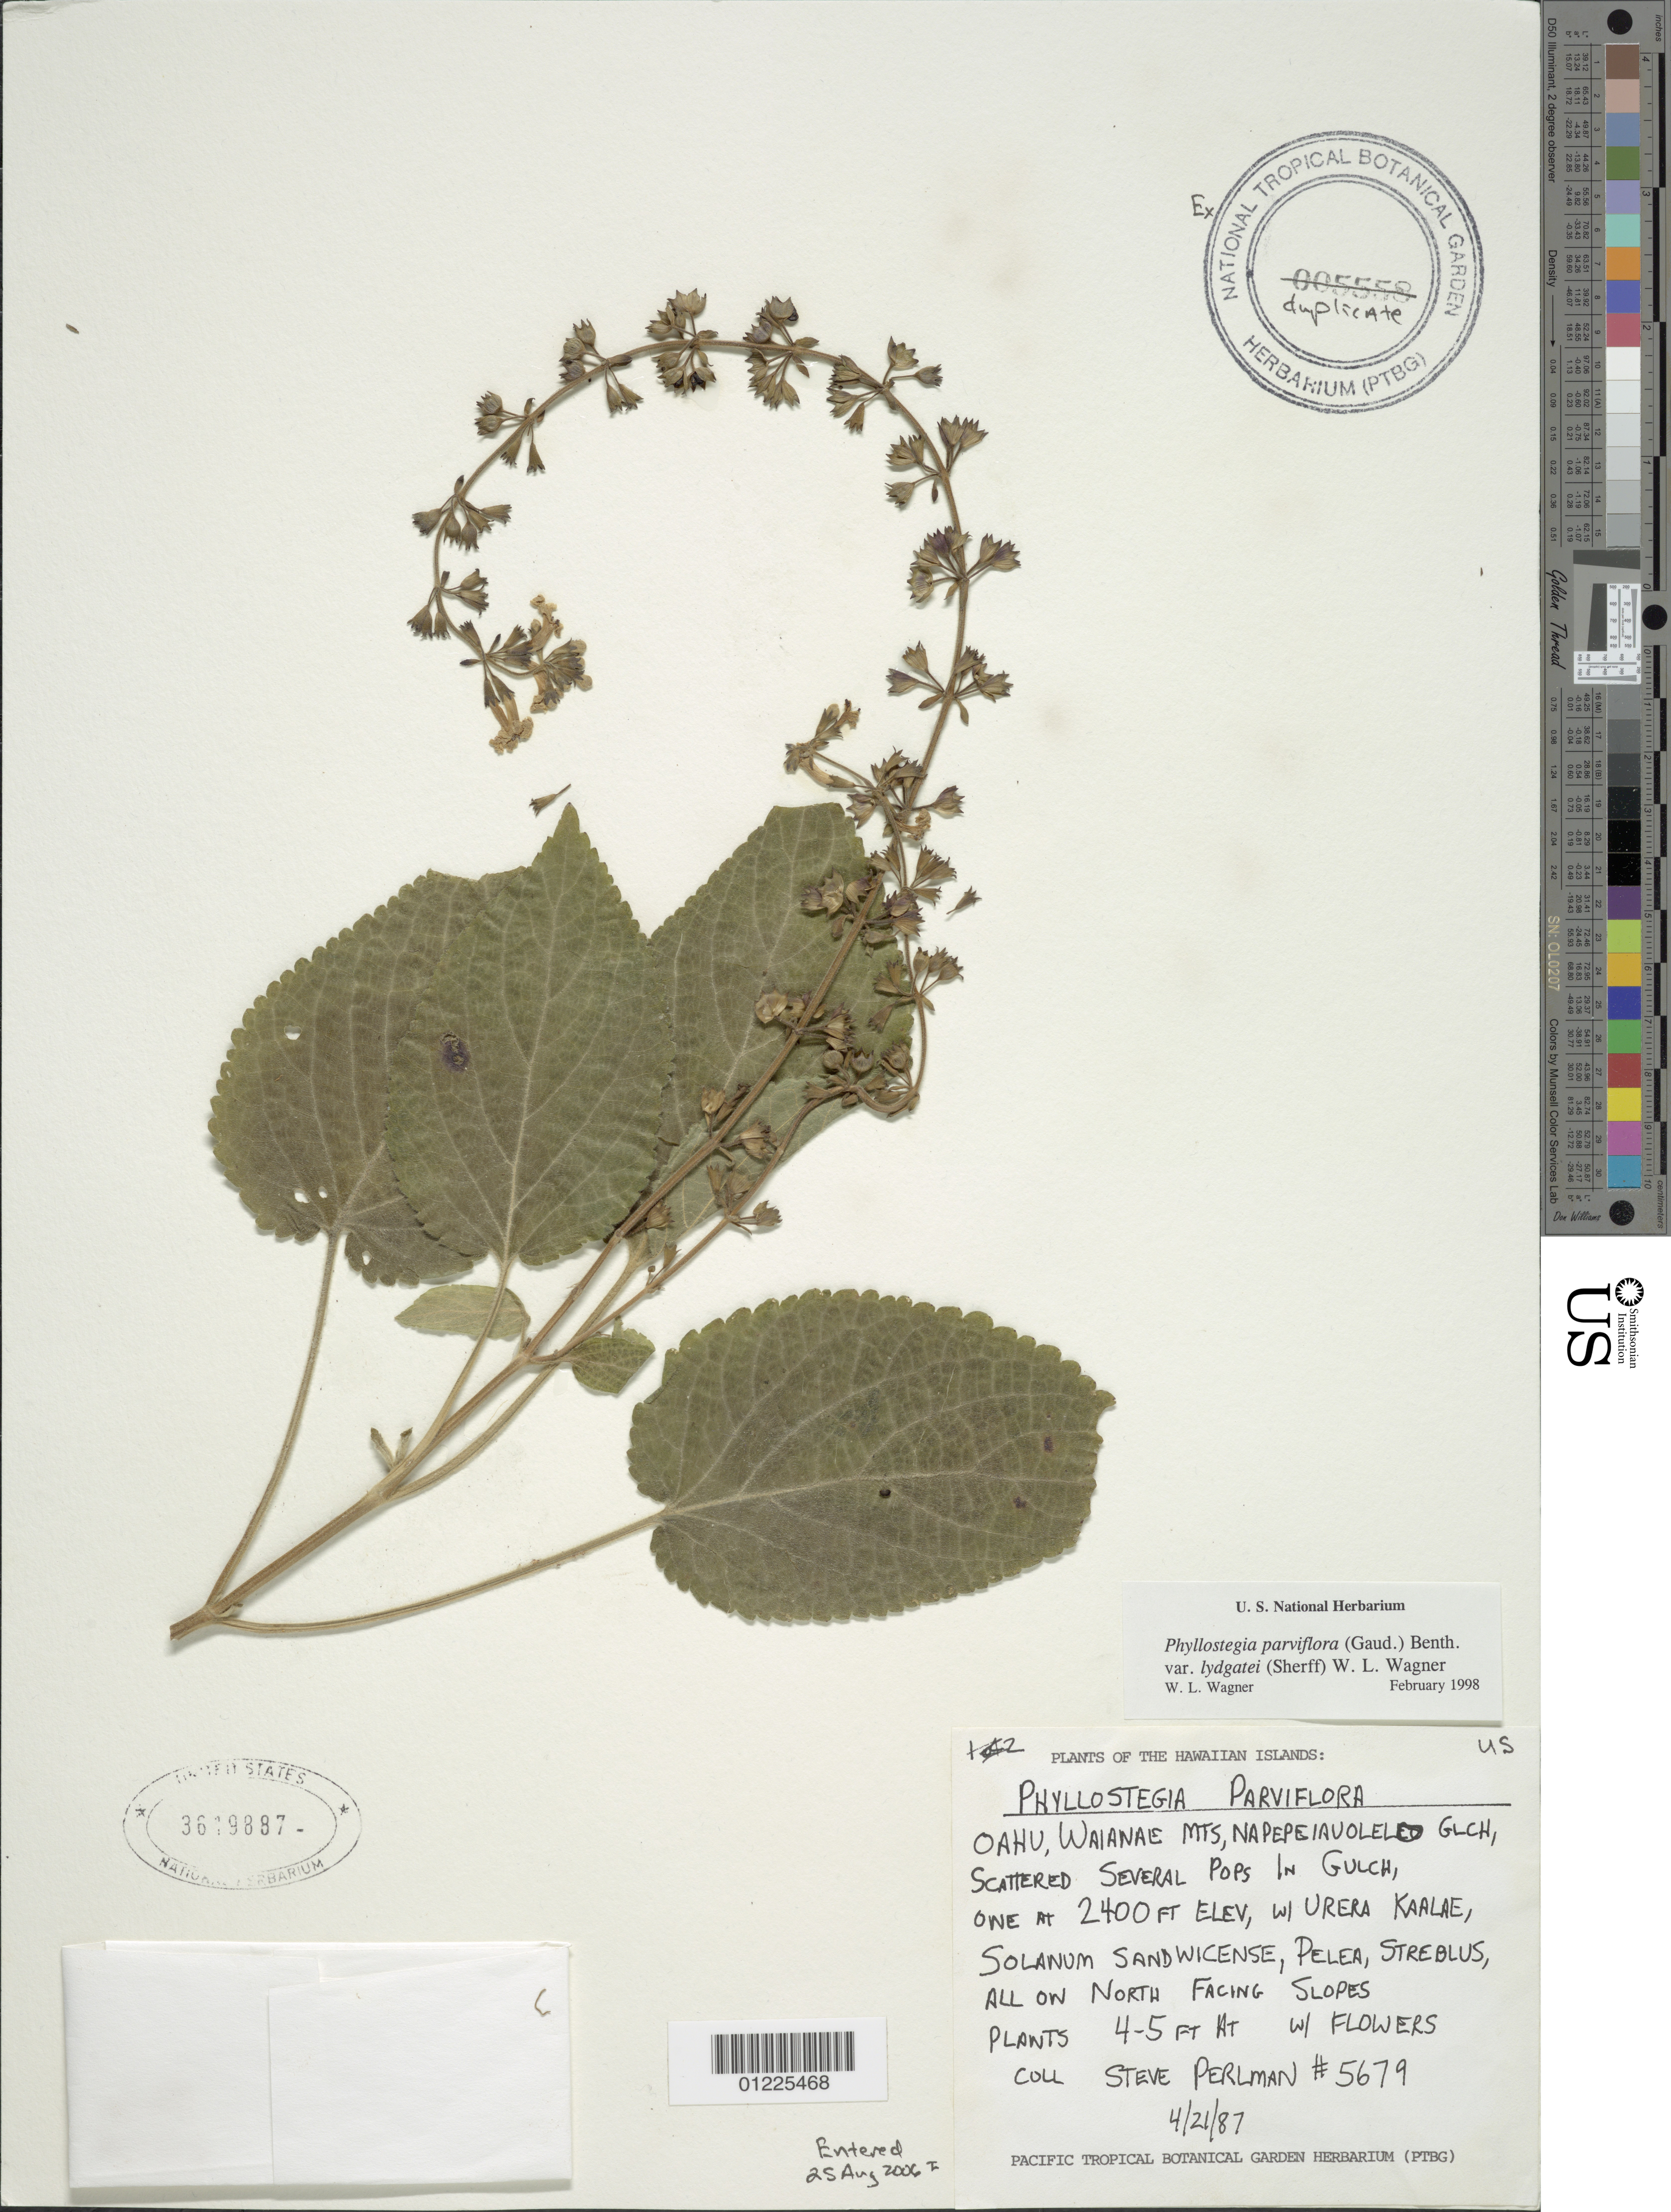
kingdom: Plantae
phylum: Tracheophyta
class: Magnoliopsida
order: Lamiales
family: Lamiaceae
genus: Phyllostegia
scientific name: Phyllostegia parviflora var. lydgatei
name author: (Gaudich.) Benth.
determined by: Wagner, W. L., (BOT), Smithsonian Institution - National Museum of Natural History (UNITED STATES)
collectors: S. P. Perlman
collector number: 5679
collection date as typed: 21 Apr 1987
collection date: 1987-04-21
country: United States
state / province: Hawaii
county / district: Honolulu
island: Oahu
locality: Waianae Mts, Napepeiavolelo Glch. N facing slopes.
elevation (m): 732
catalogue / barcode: US 3619887